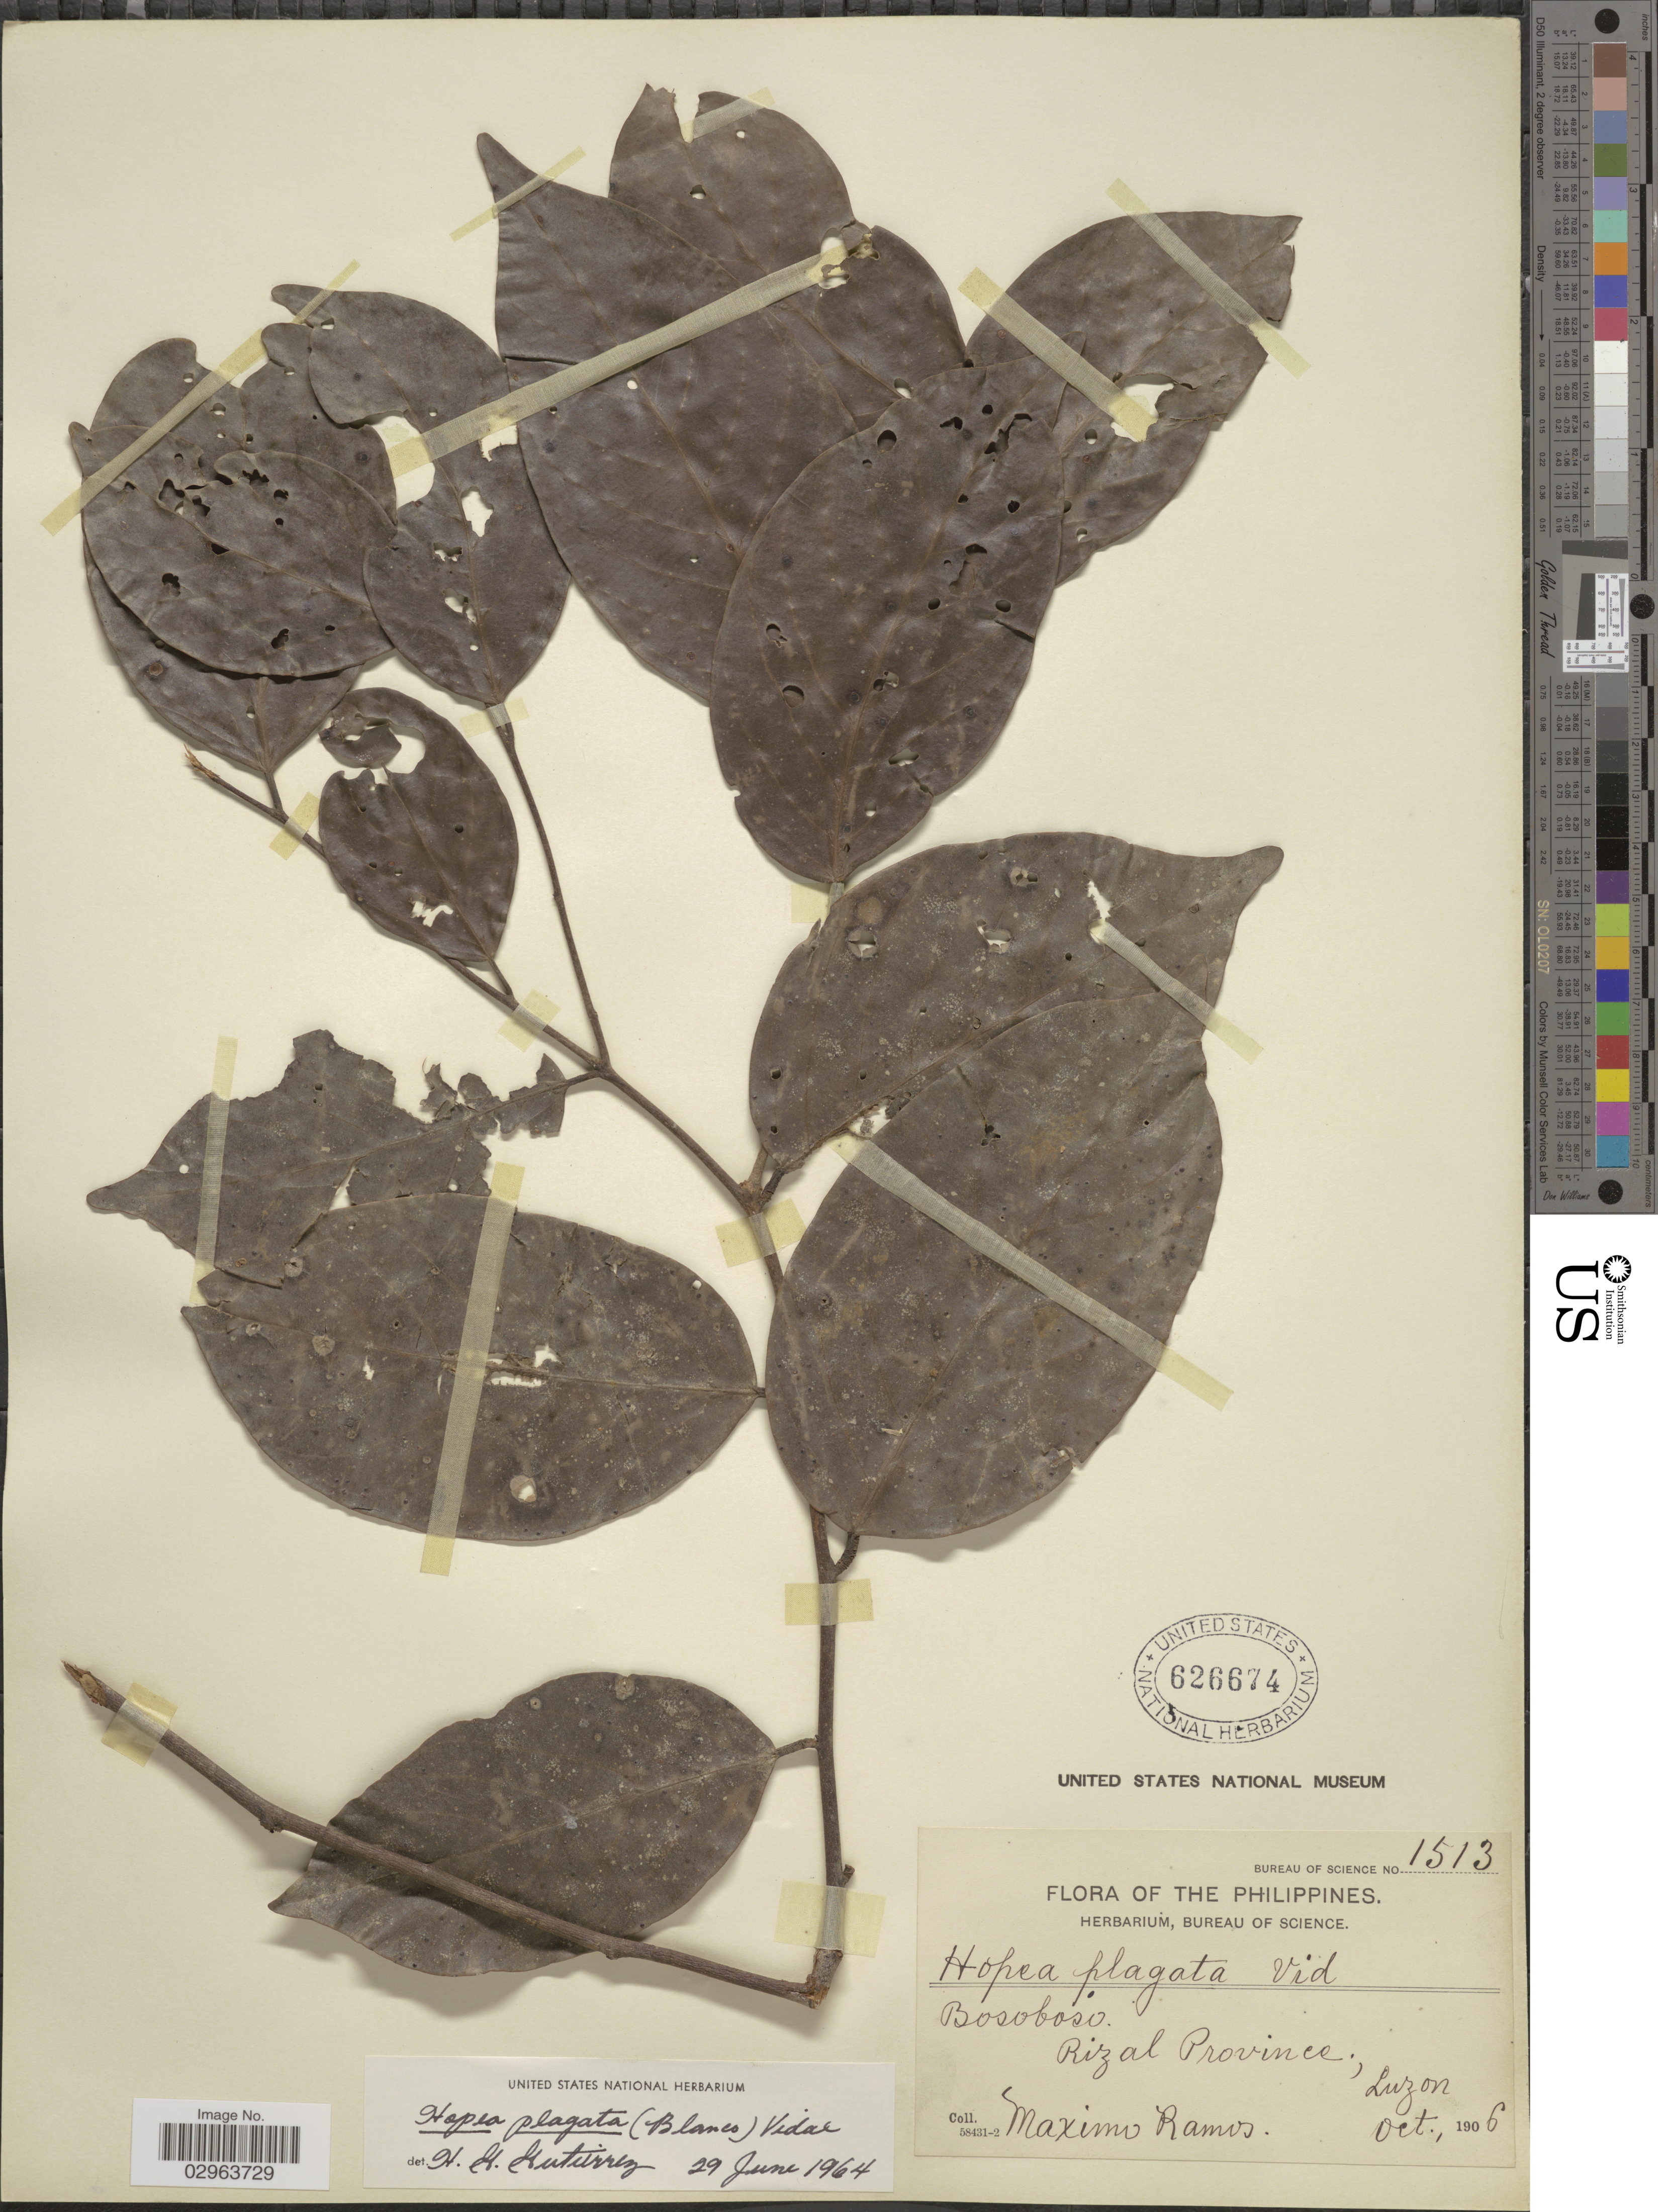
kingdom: Plantae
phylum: Tracheophyta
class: Magnoliopsida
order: Malvales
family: Dipterocarpaceae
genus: Hopea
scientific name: Hopea plagata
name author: (Blanco) Vidal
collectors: M. Ramos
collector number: Bureau of Science 1513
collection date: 1906-10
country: Philippines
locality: Bosoboso Rizal Province, Luzon.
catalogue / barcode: US 626674